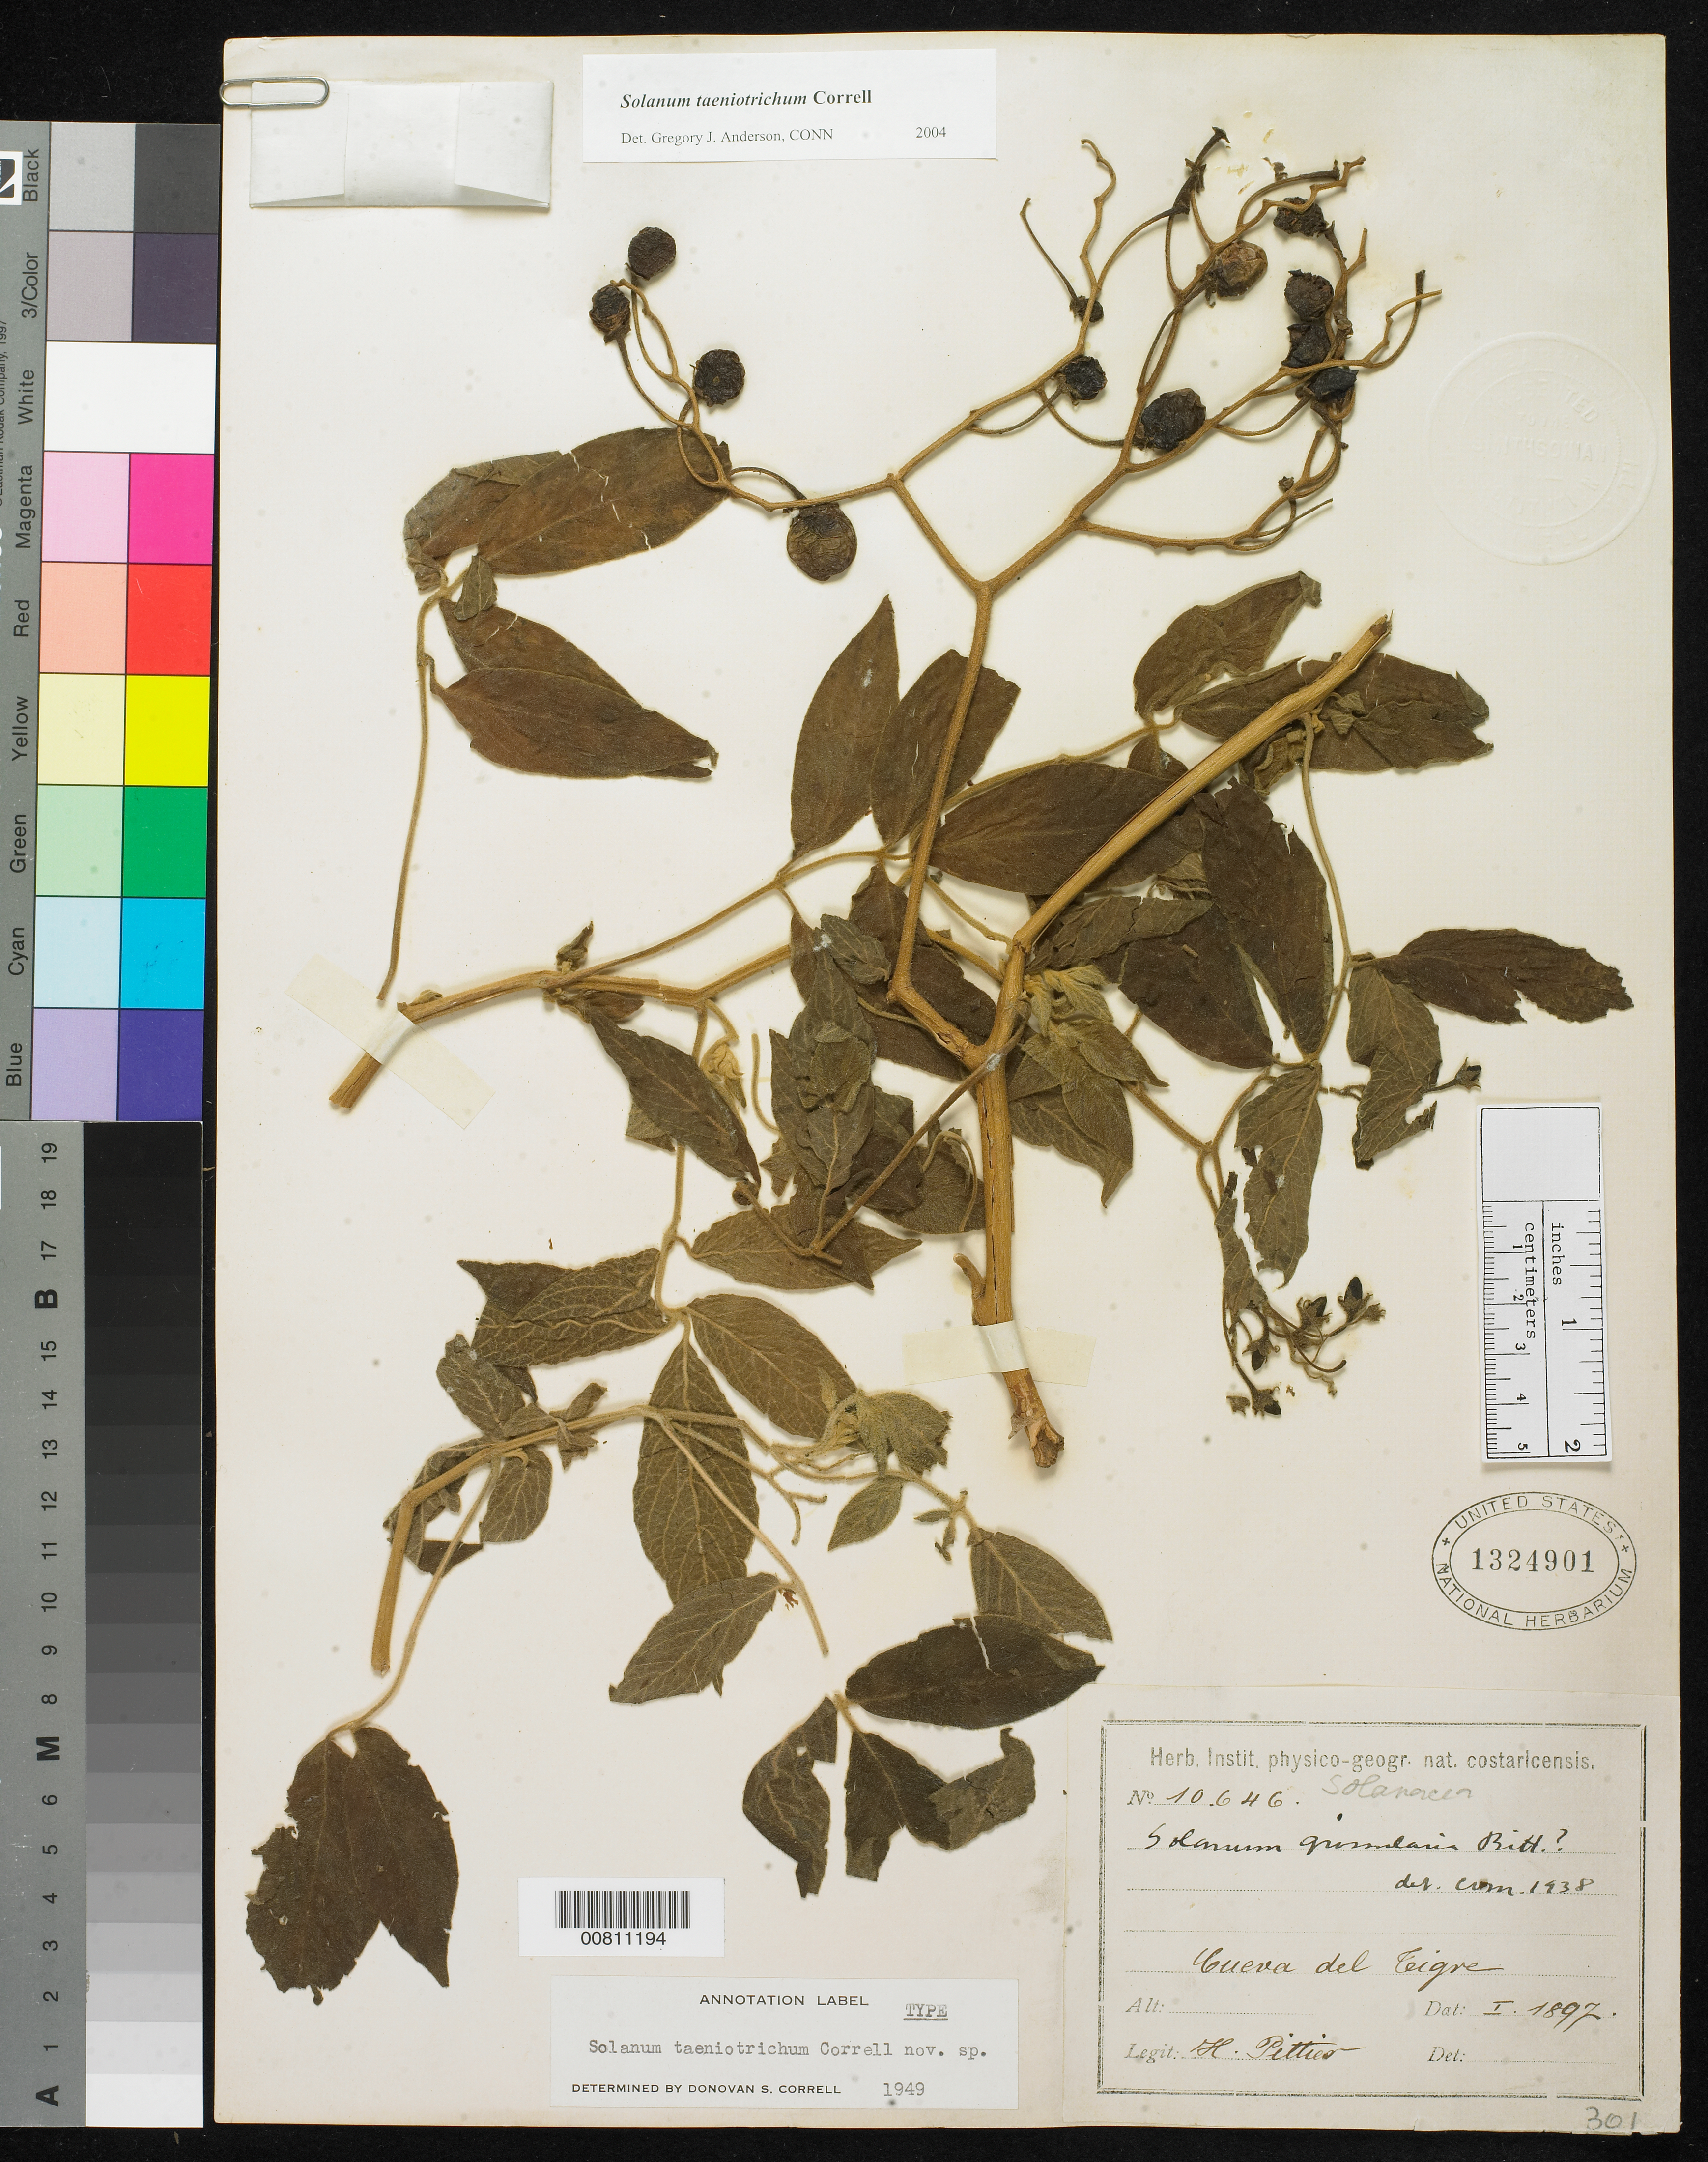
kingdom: Plantae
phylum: Tracheophyta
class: Magnoliopsida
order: Solanales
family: Solanaceae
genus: Solanum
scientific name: Solanum taeniotrichum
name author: Correll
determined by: Anderson, G. J., (CONN)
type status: Holotype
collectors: H. F. Pittier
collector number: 10646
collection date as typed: Jan 1897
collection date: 1897-01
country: Costa Rica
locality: Cueva del Tigre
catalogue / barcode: US 1324901